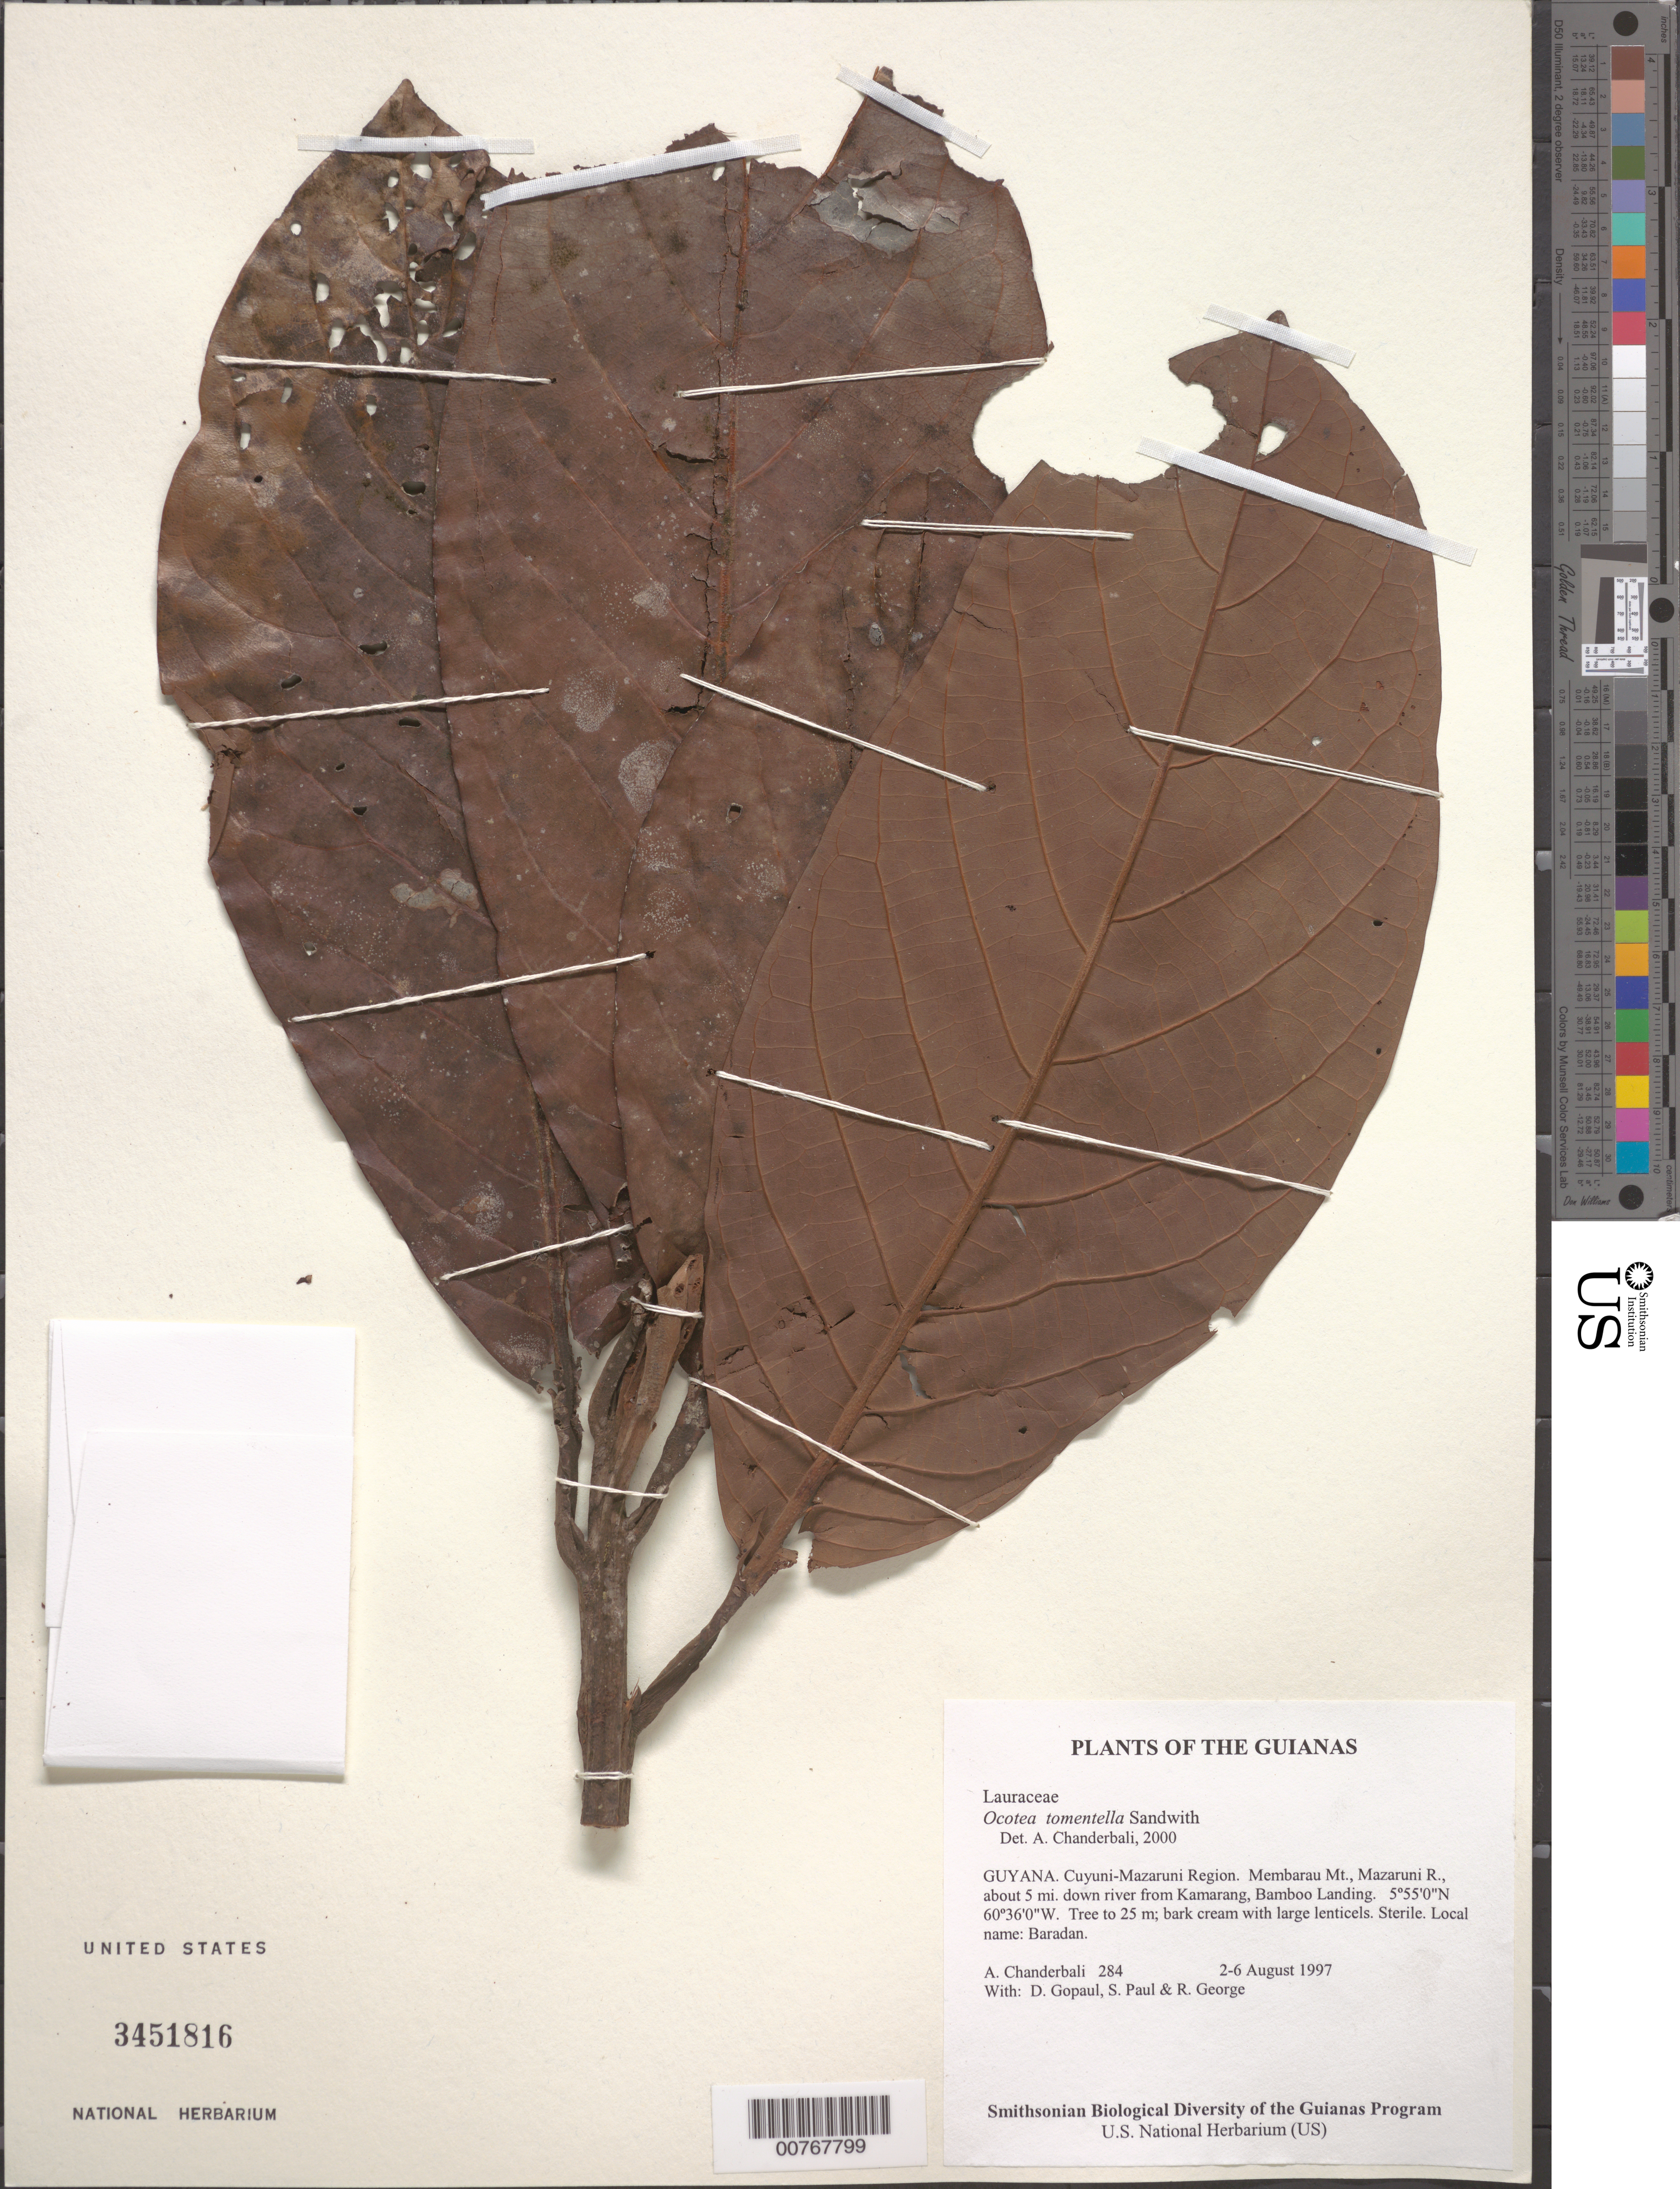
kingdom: Plantae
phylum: Tracheophyta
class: Magnoliopsida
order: Laurales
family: Lauraceae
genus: Ocotea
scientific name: Ocotea tomentella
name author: Sandwith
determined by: Chanderbali, Andre Shashi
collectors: A. S. Chanderbali, D. Gopaul, S. Paul & R. George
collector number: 284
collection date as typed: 2-6 August 1997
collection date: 1997-08-02/1997-08-06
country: Guyana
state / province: Cuyuni-Mazaruni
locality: Membarau Mt., Mazaruni R., about 5 mi. down river from Kamarang, Bamboo Landing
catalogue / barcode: US 3451816